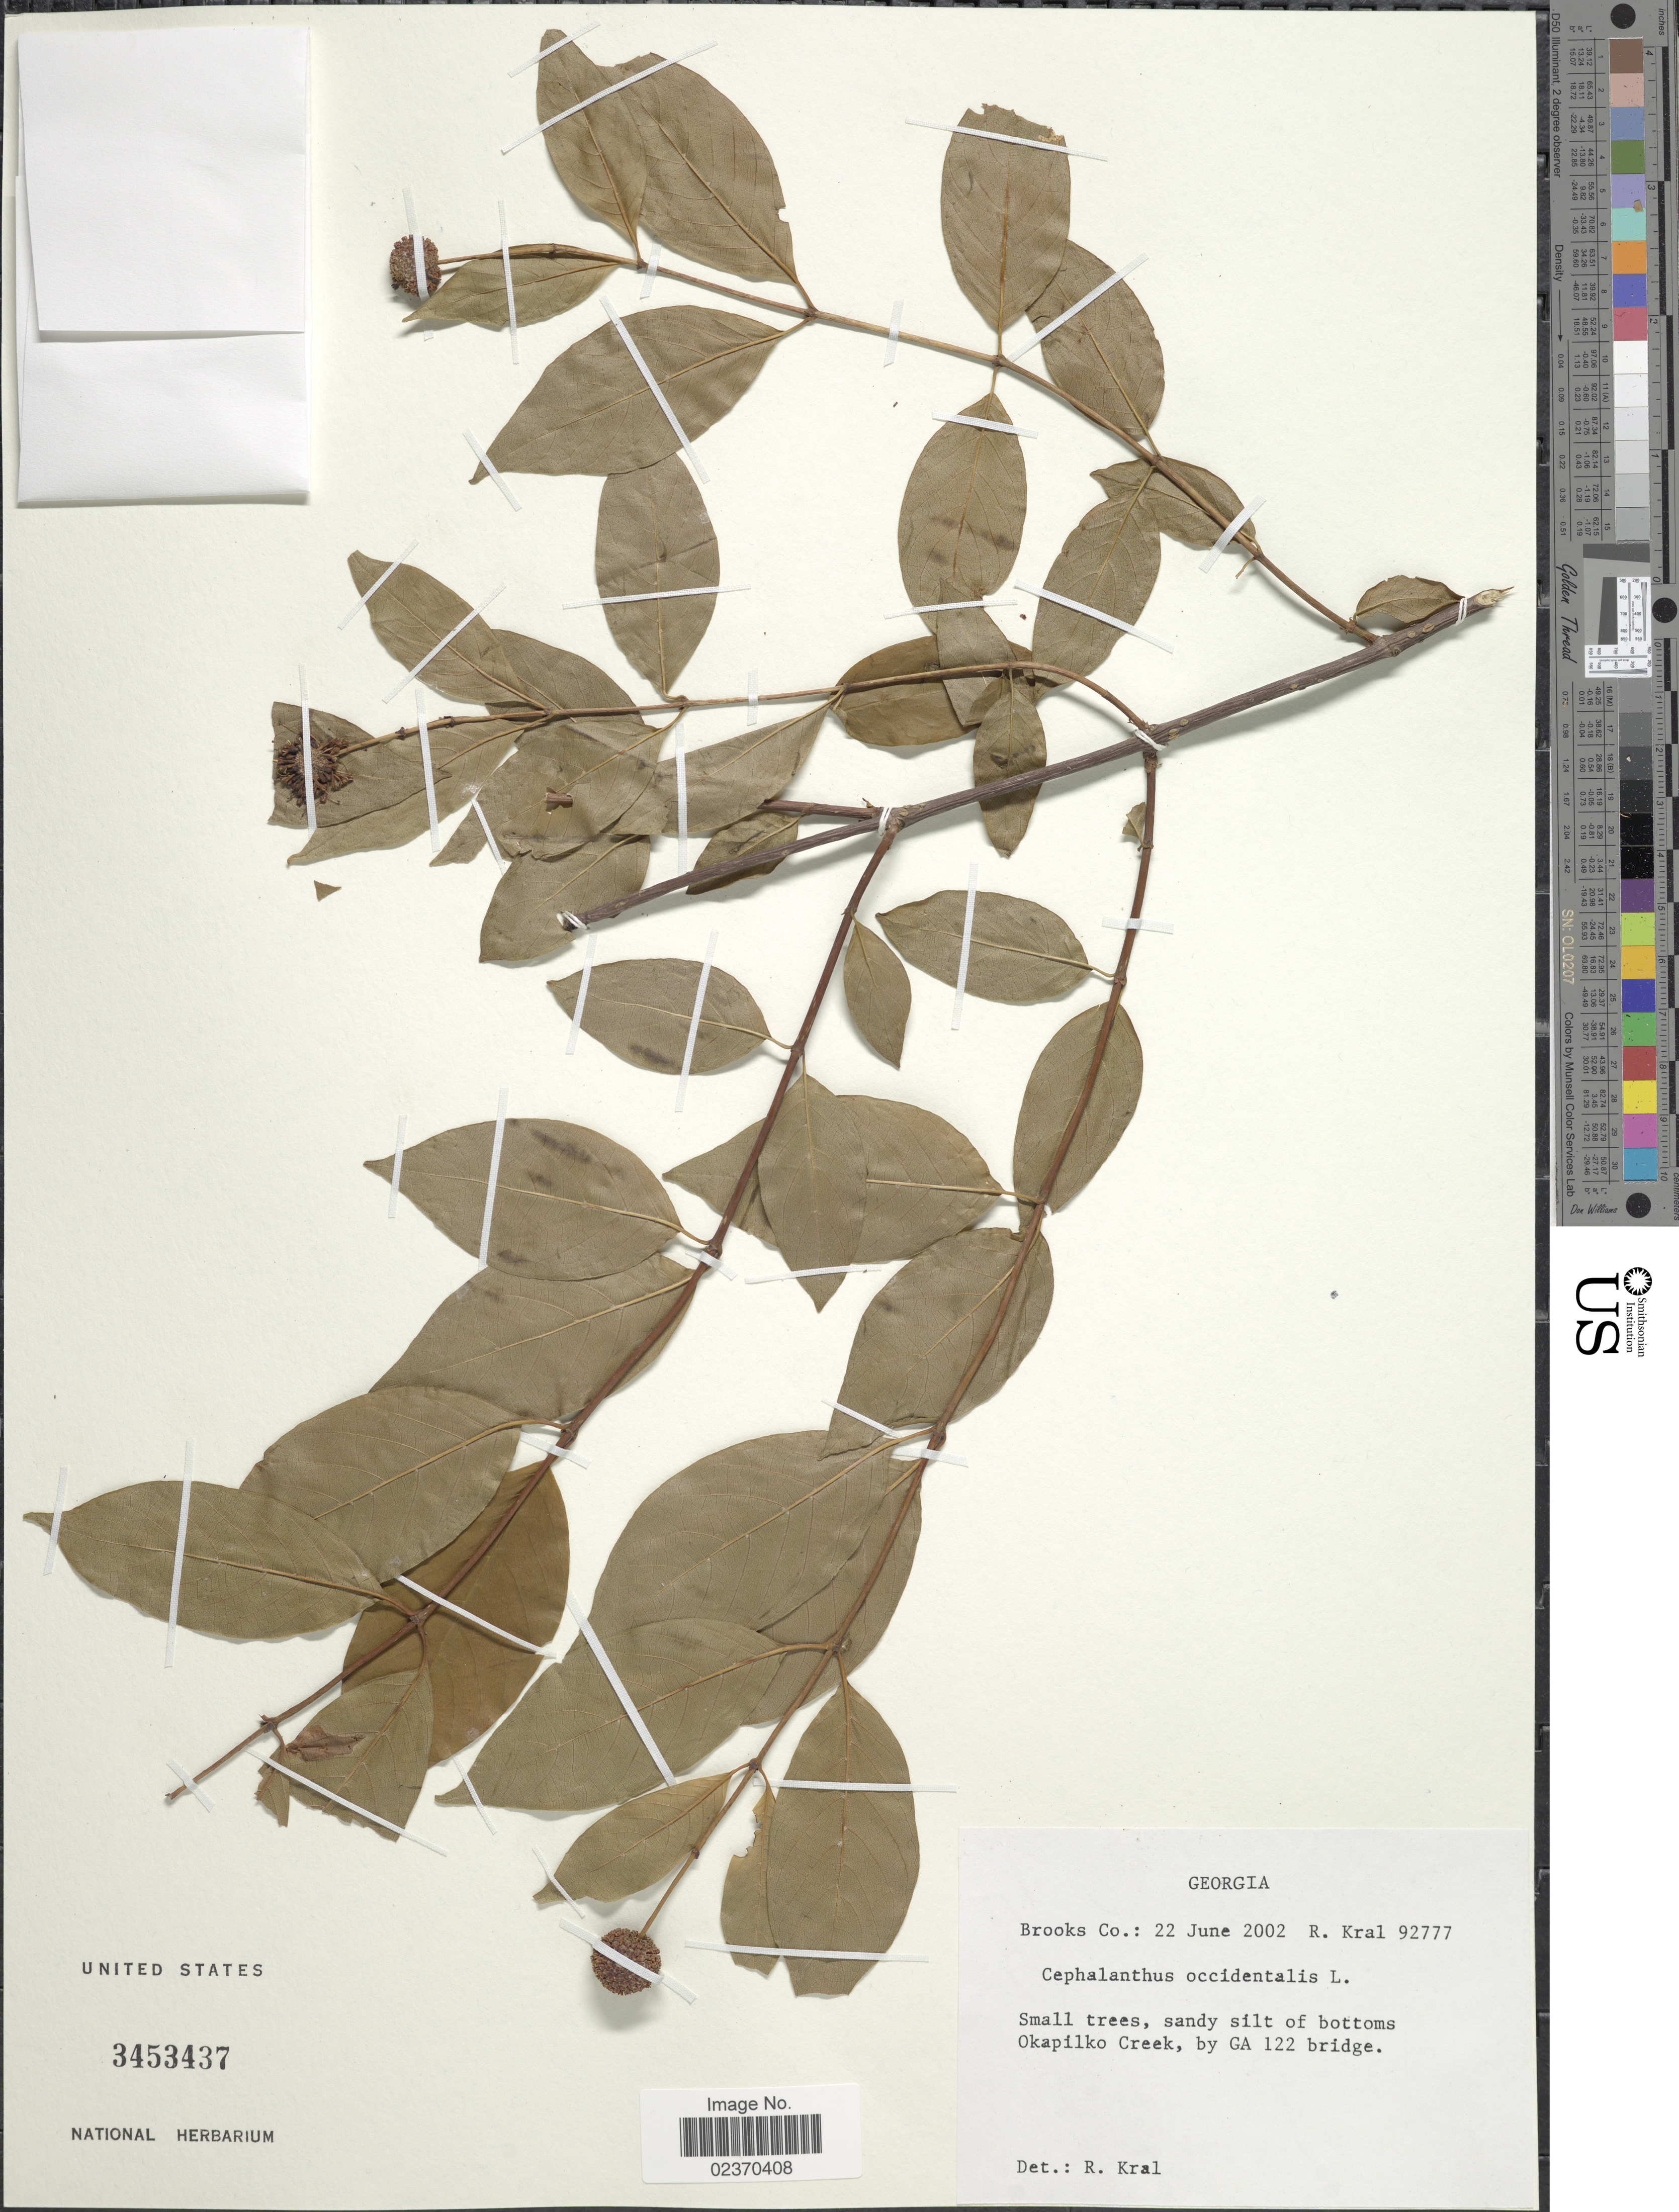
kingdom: Plantae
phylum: Tracheophyta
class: Magnoliopsida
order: Gentianales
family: Rubiaceae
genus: Cephalanthus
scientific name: Cephalanthus occidentalis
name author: L.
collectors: R. Kral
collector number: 92777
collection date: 2002-06-22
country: United States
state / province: Georgia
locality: Brooks Co. Okapilko Creek, by GA 122 bridge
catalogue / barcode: US 3453437